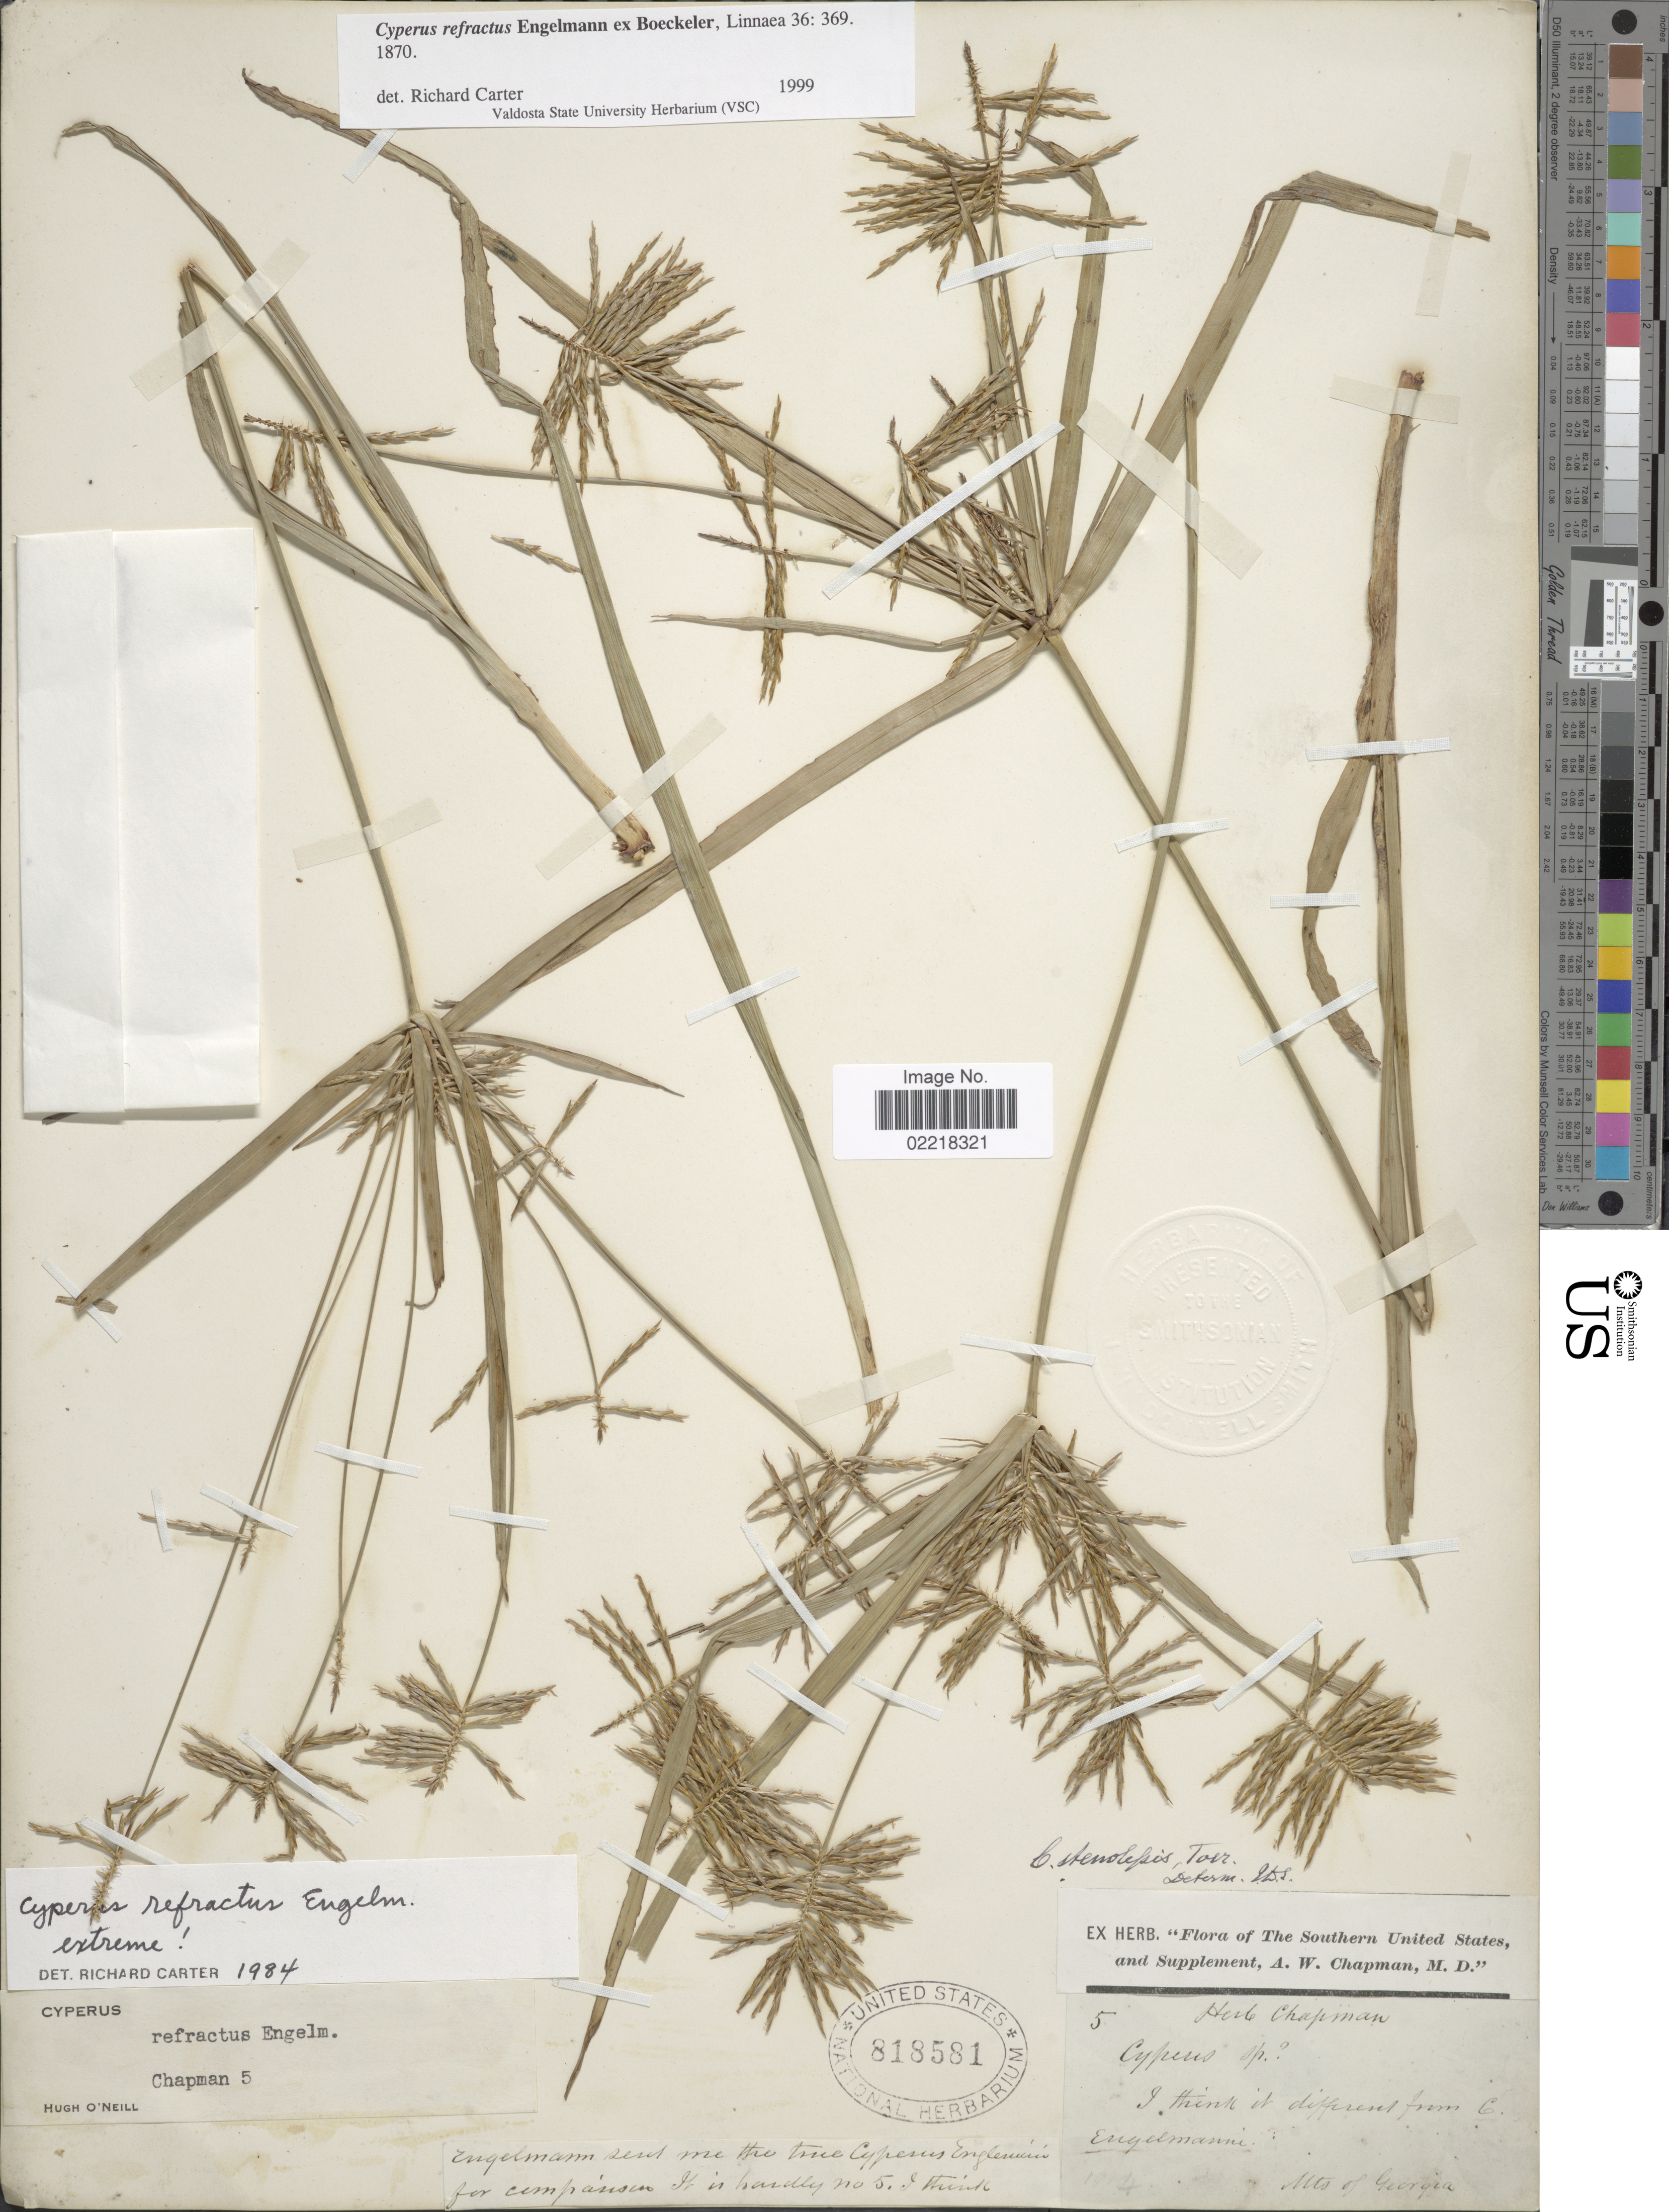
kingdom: Plantae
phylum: Tracheophyta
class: Liliopsida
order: Poales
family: Cyperaceae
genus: Cyperus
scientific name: Cyperus refractus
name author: Engelm. ex Boeckeler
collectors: ex herb. A.W. Chapman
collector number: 5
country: United States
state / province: Georgia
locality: Southern United States, and Supplement, Mts of Georgia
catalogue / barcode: US 818581